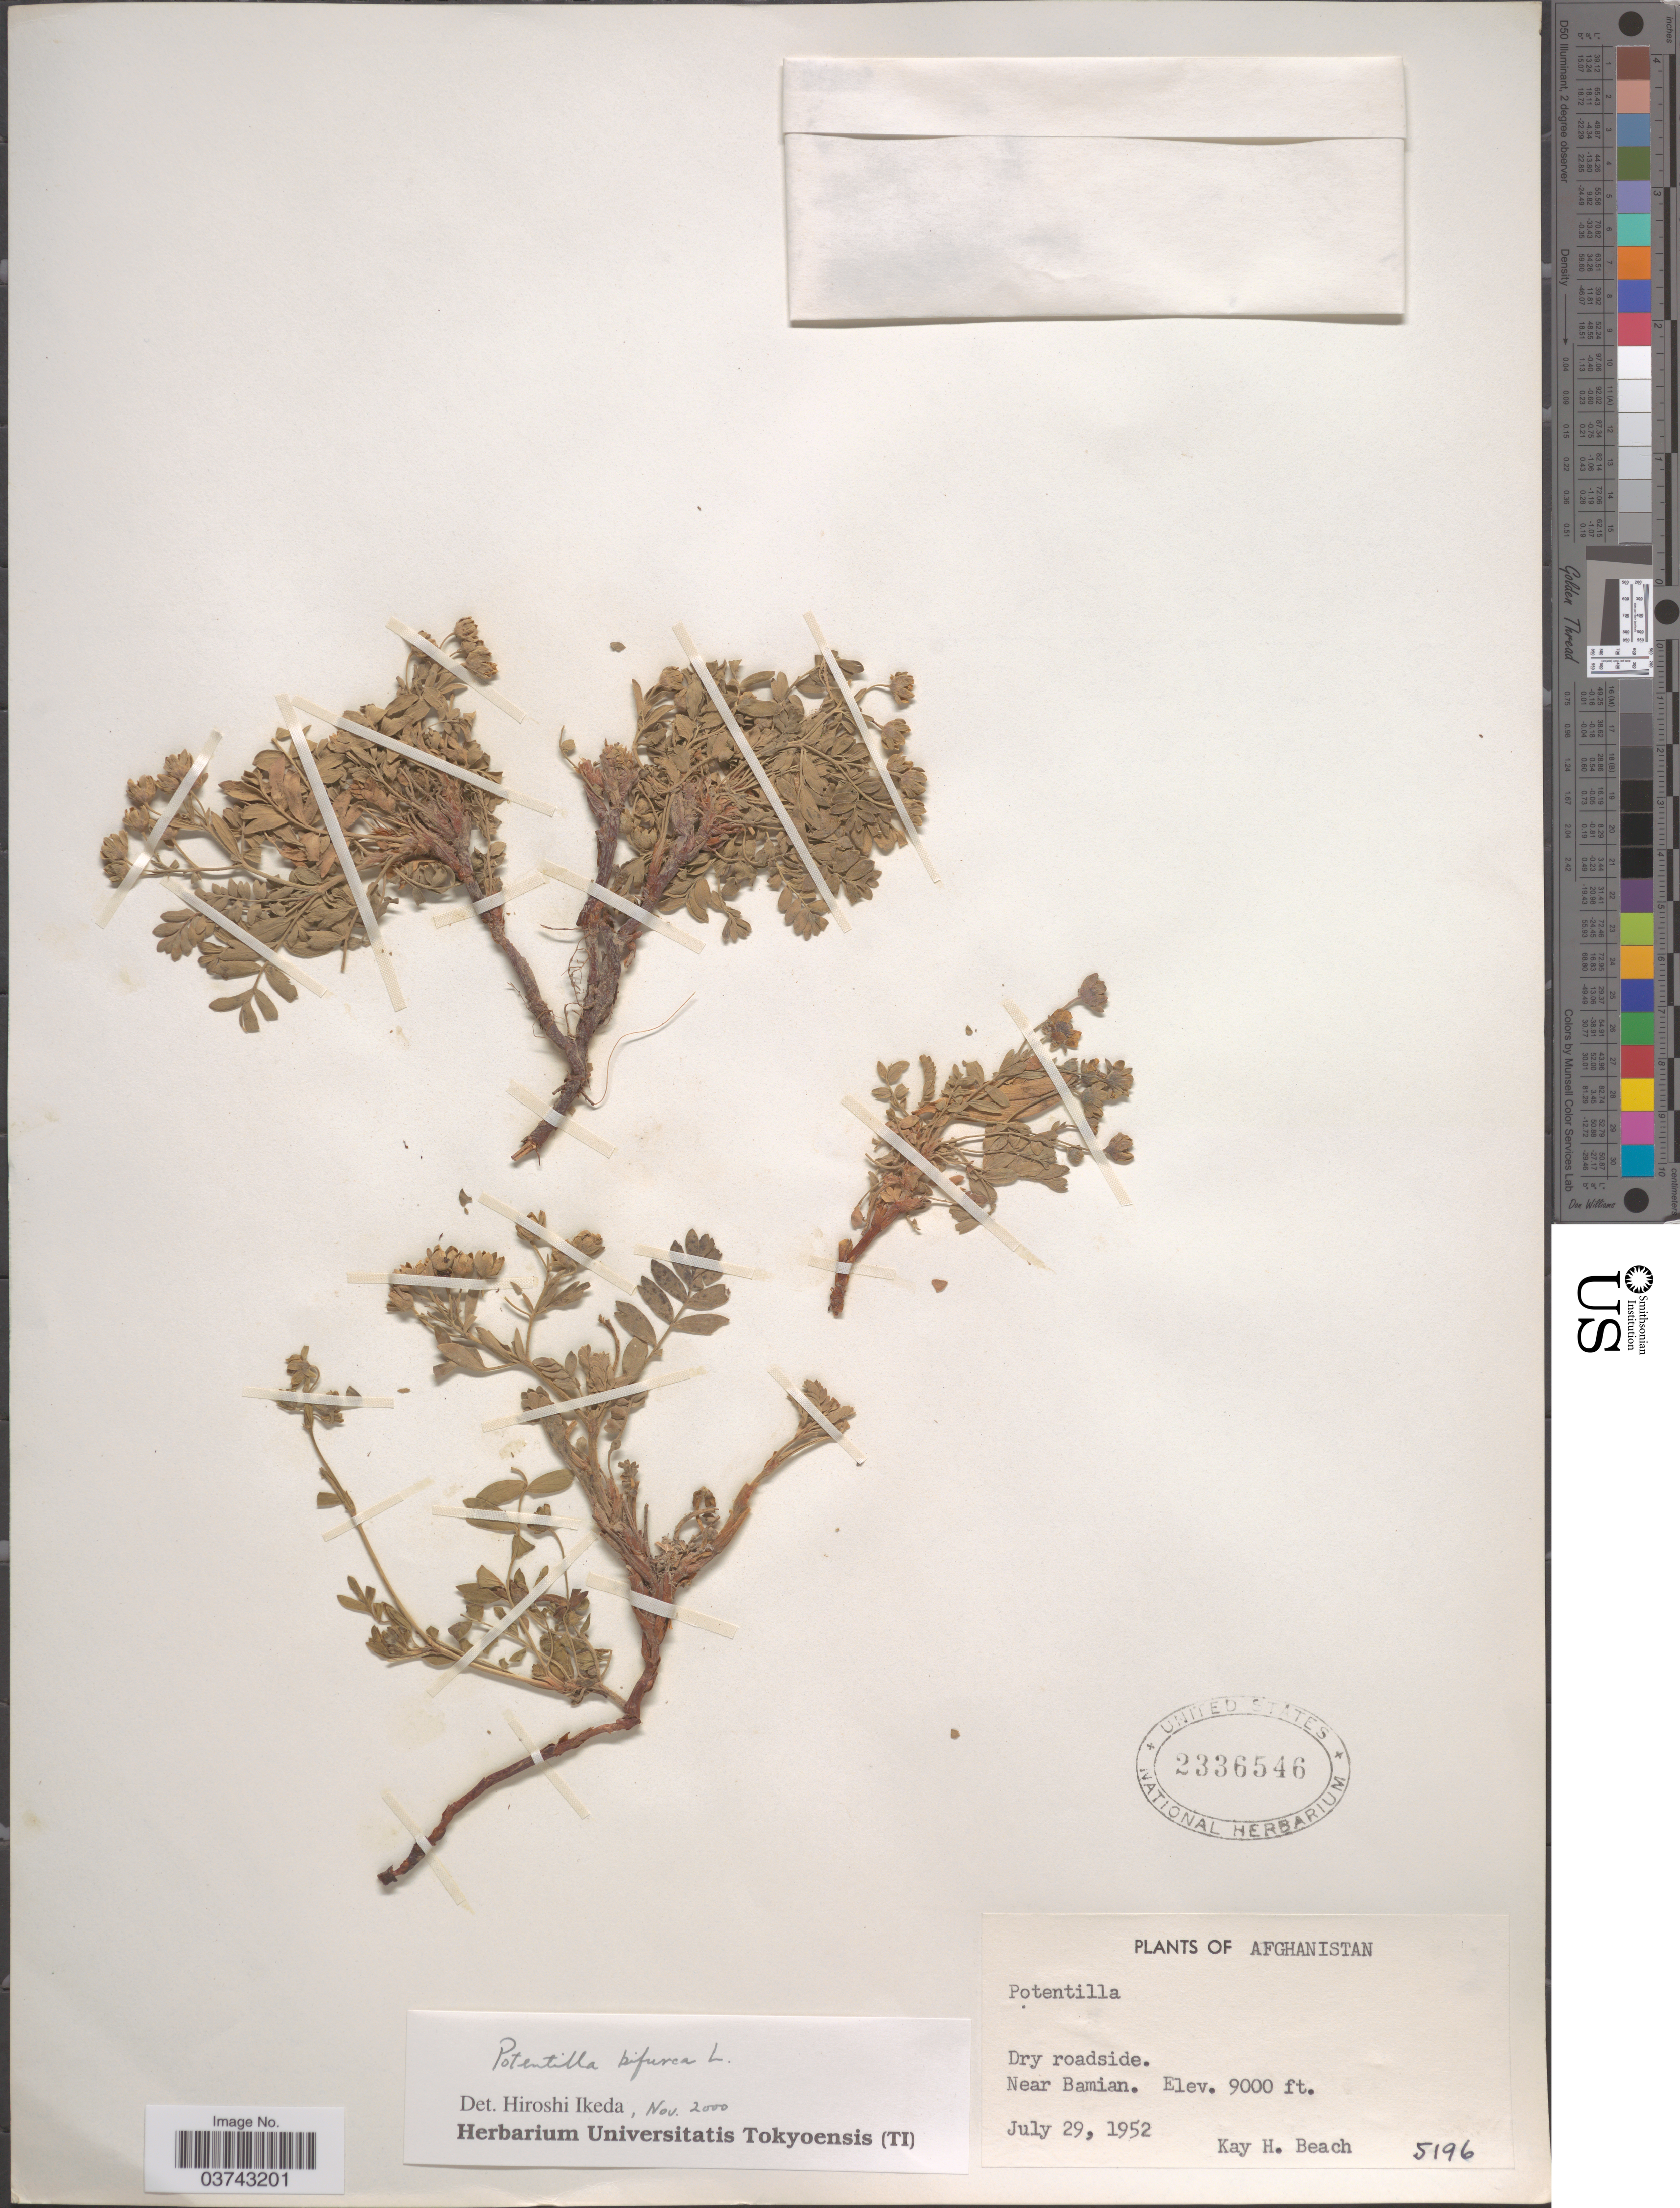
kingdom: Plantae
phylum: Tracheophyta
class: Magnoliopsida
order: Rosales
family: Rosaceae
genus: Sibbaldianthe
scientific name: Sibbaldianthe bifurca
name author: (L.) Kurtto & T. Erikss.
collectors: K. H. Beach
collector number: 5196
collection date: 1952-07-29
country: Afghanistan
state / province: Bamian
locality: Dry roadside. Near Bamian.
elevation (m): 2743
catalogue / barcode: US 2336546